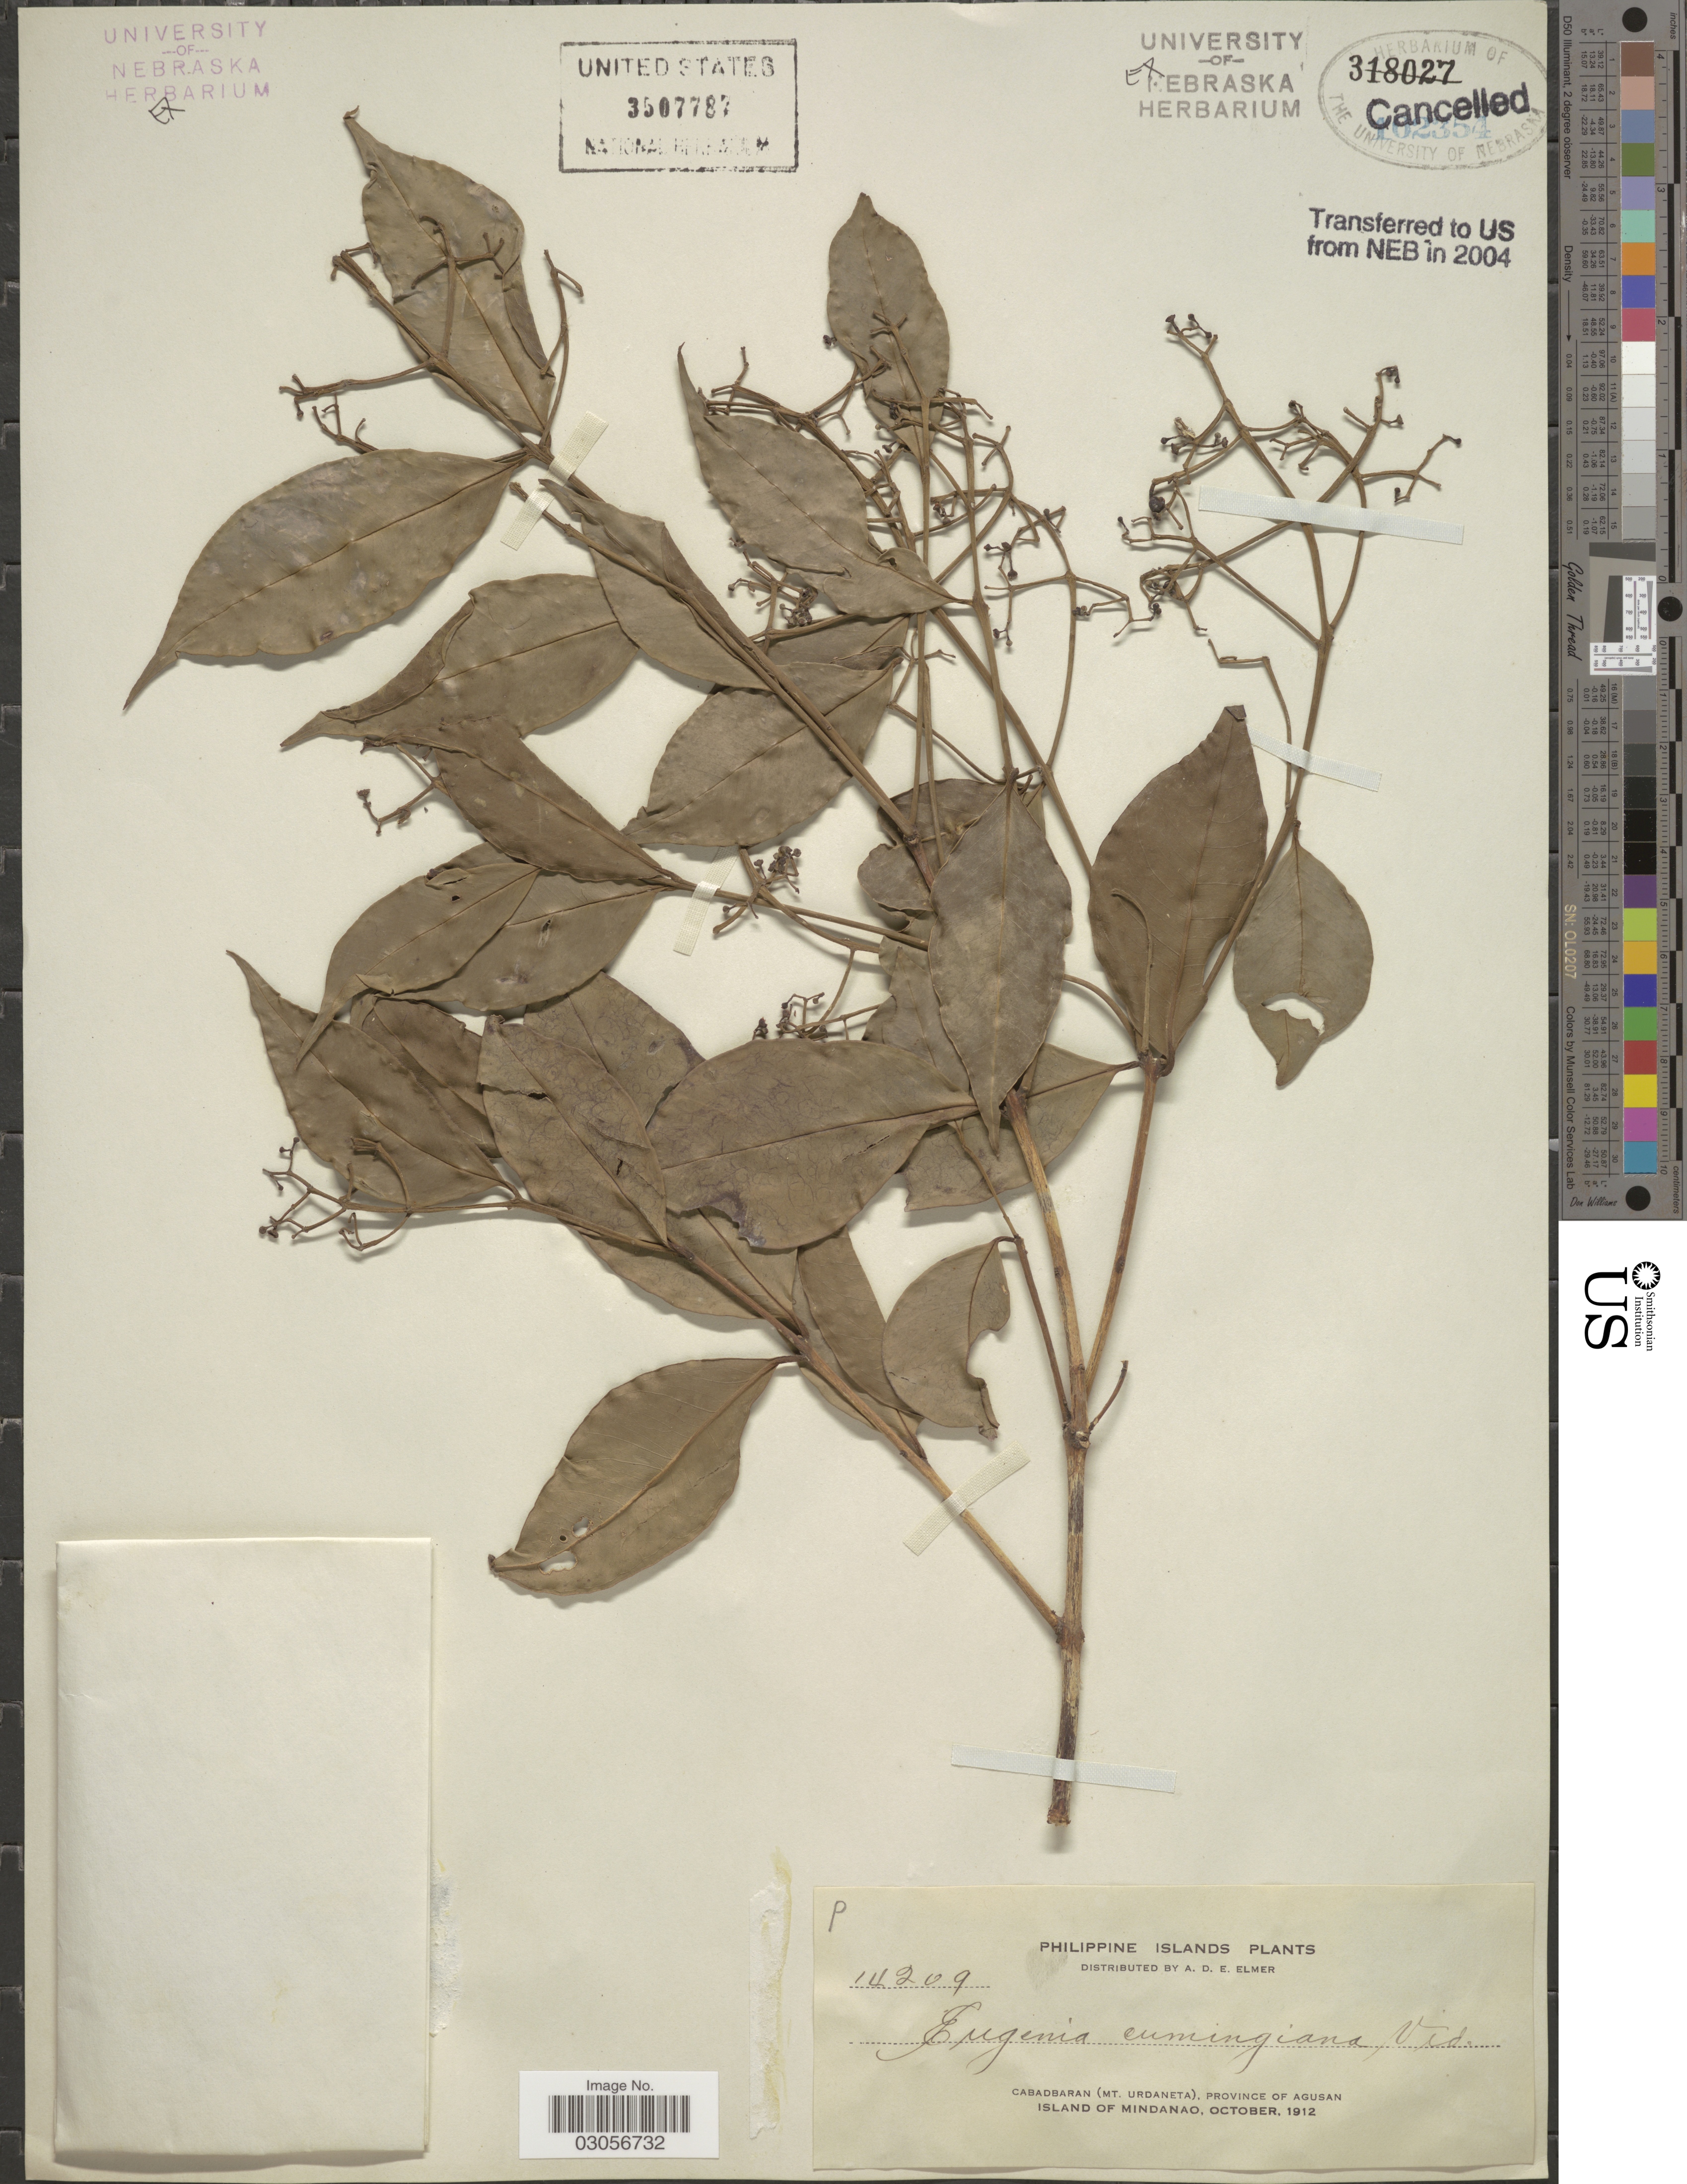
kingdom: Plantae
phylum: Tracheophyta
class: Magnoliopsida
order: Myrtales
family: Myrtaceae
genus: Syzygium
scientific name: Syzygium acuminatissimum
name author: (Blume) DC.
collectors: A. D. E. Elmer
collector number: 14209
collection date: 1912-10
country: Philippines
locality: Philippine Islands. Cabadbaran (Mt. Urdaneta), Province of Agusan. Island of Mindanao.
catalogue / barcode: US 3507787